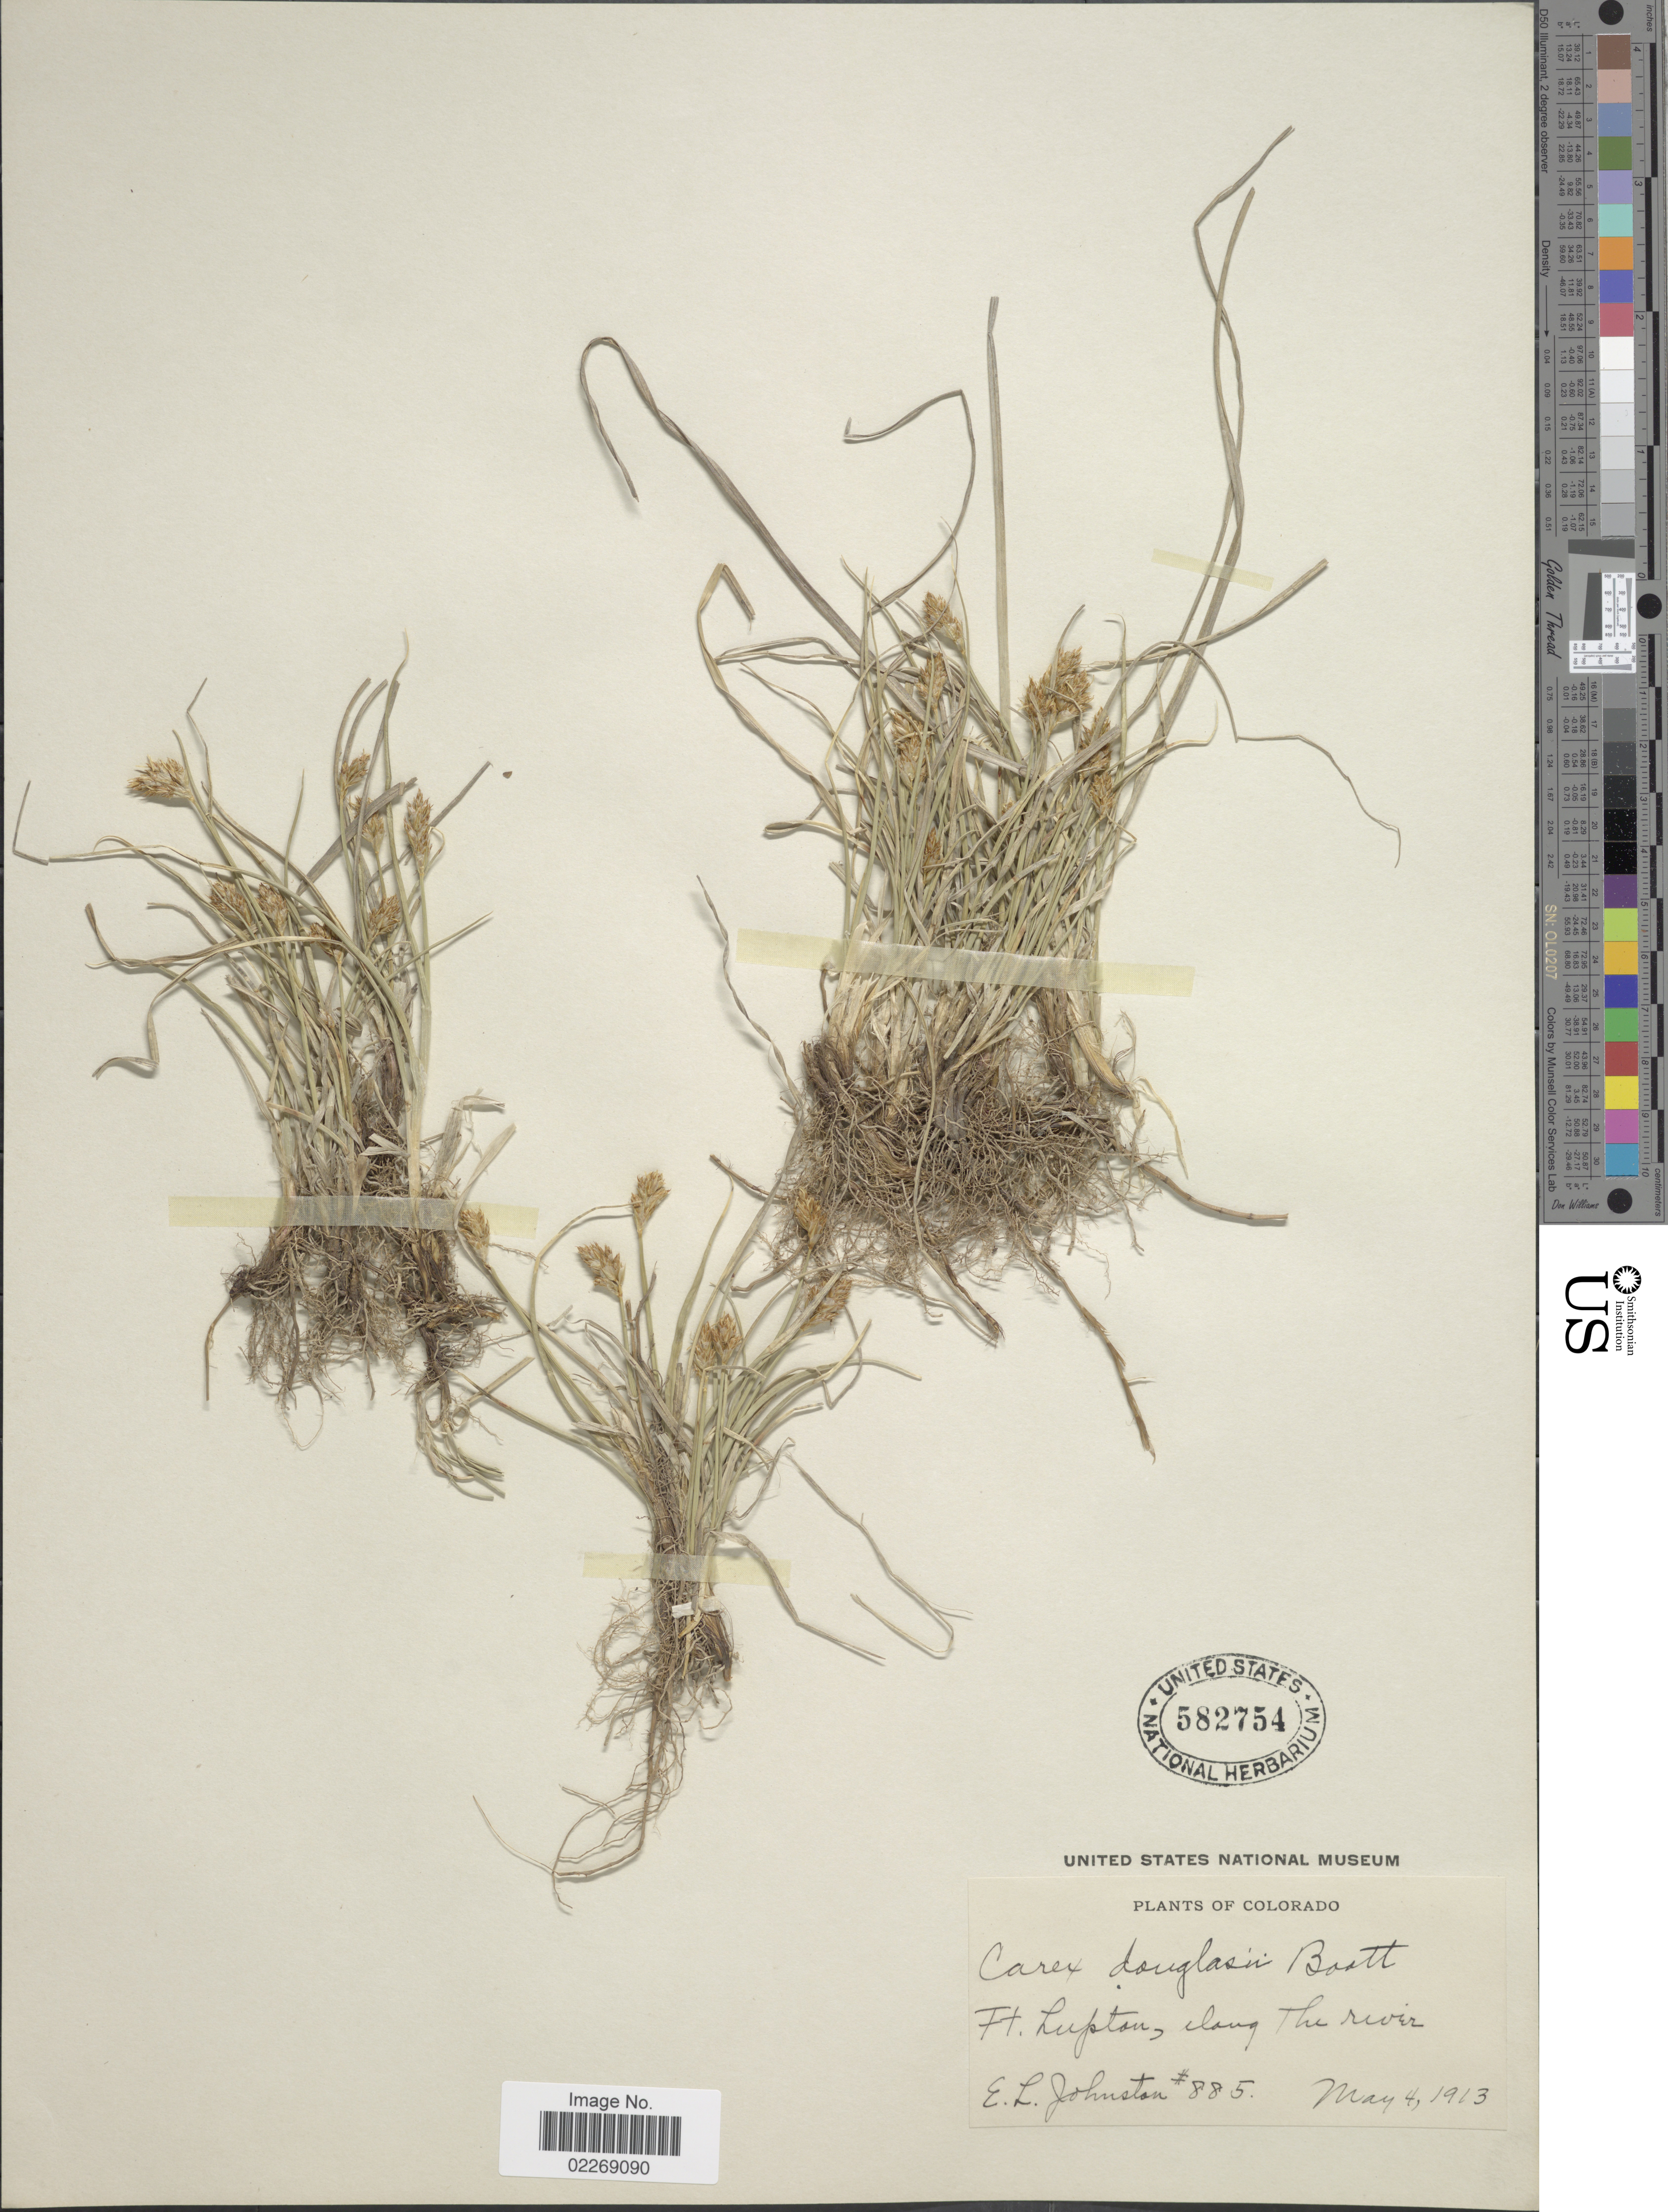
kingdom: Plantae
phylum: Tracheophyta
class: Liliopsida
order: Poales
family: Cyperaceae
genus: Carex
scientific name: Carex douglasii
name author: Boott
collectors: E. L. Johnston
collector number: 885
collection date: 1913-05-04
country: United States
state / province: Colorado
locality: Ft. Lupton, along the river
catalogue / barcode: US 582754